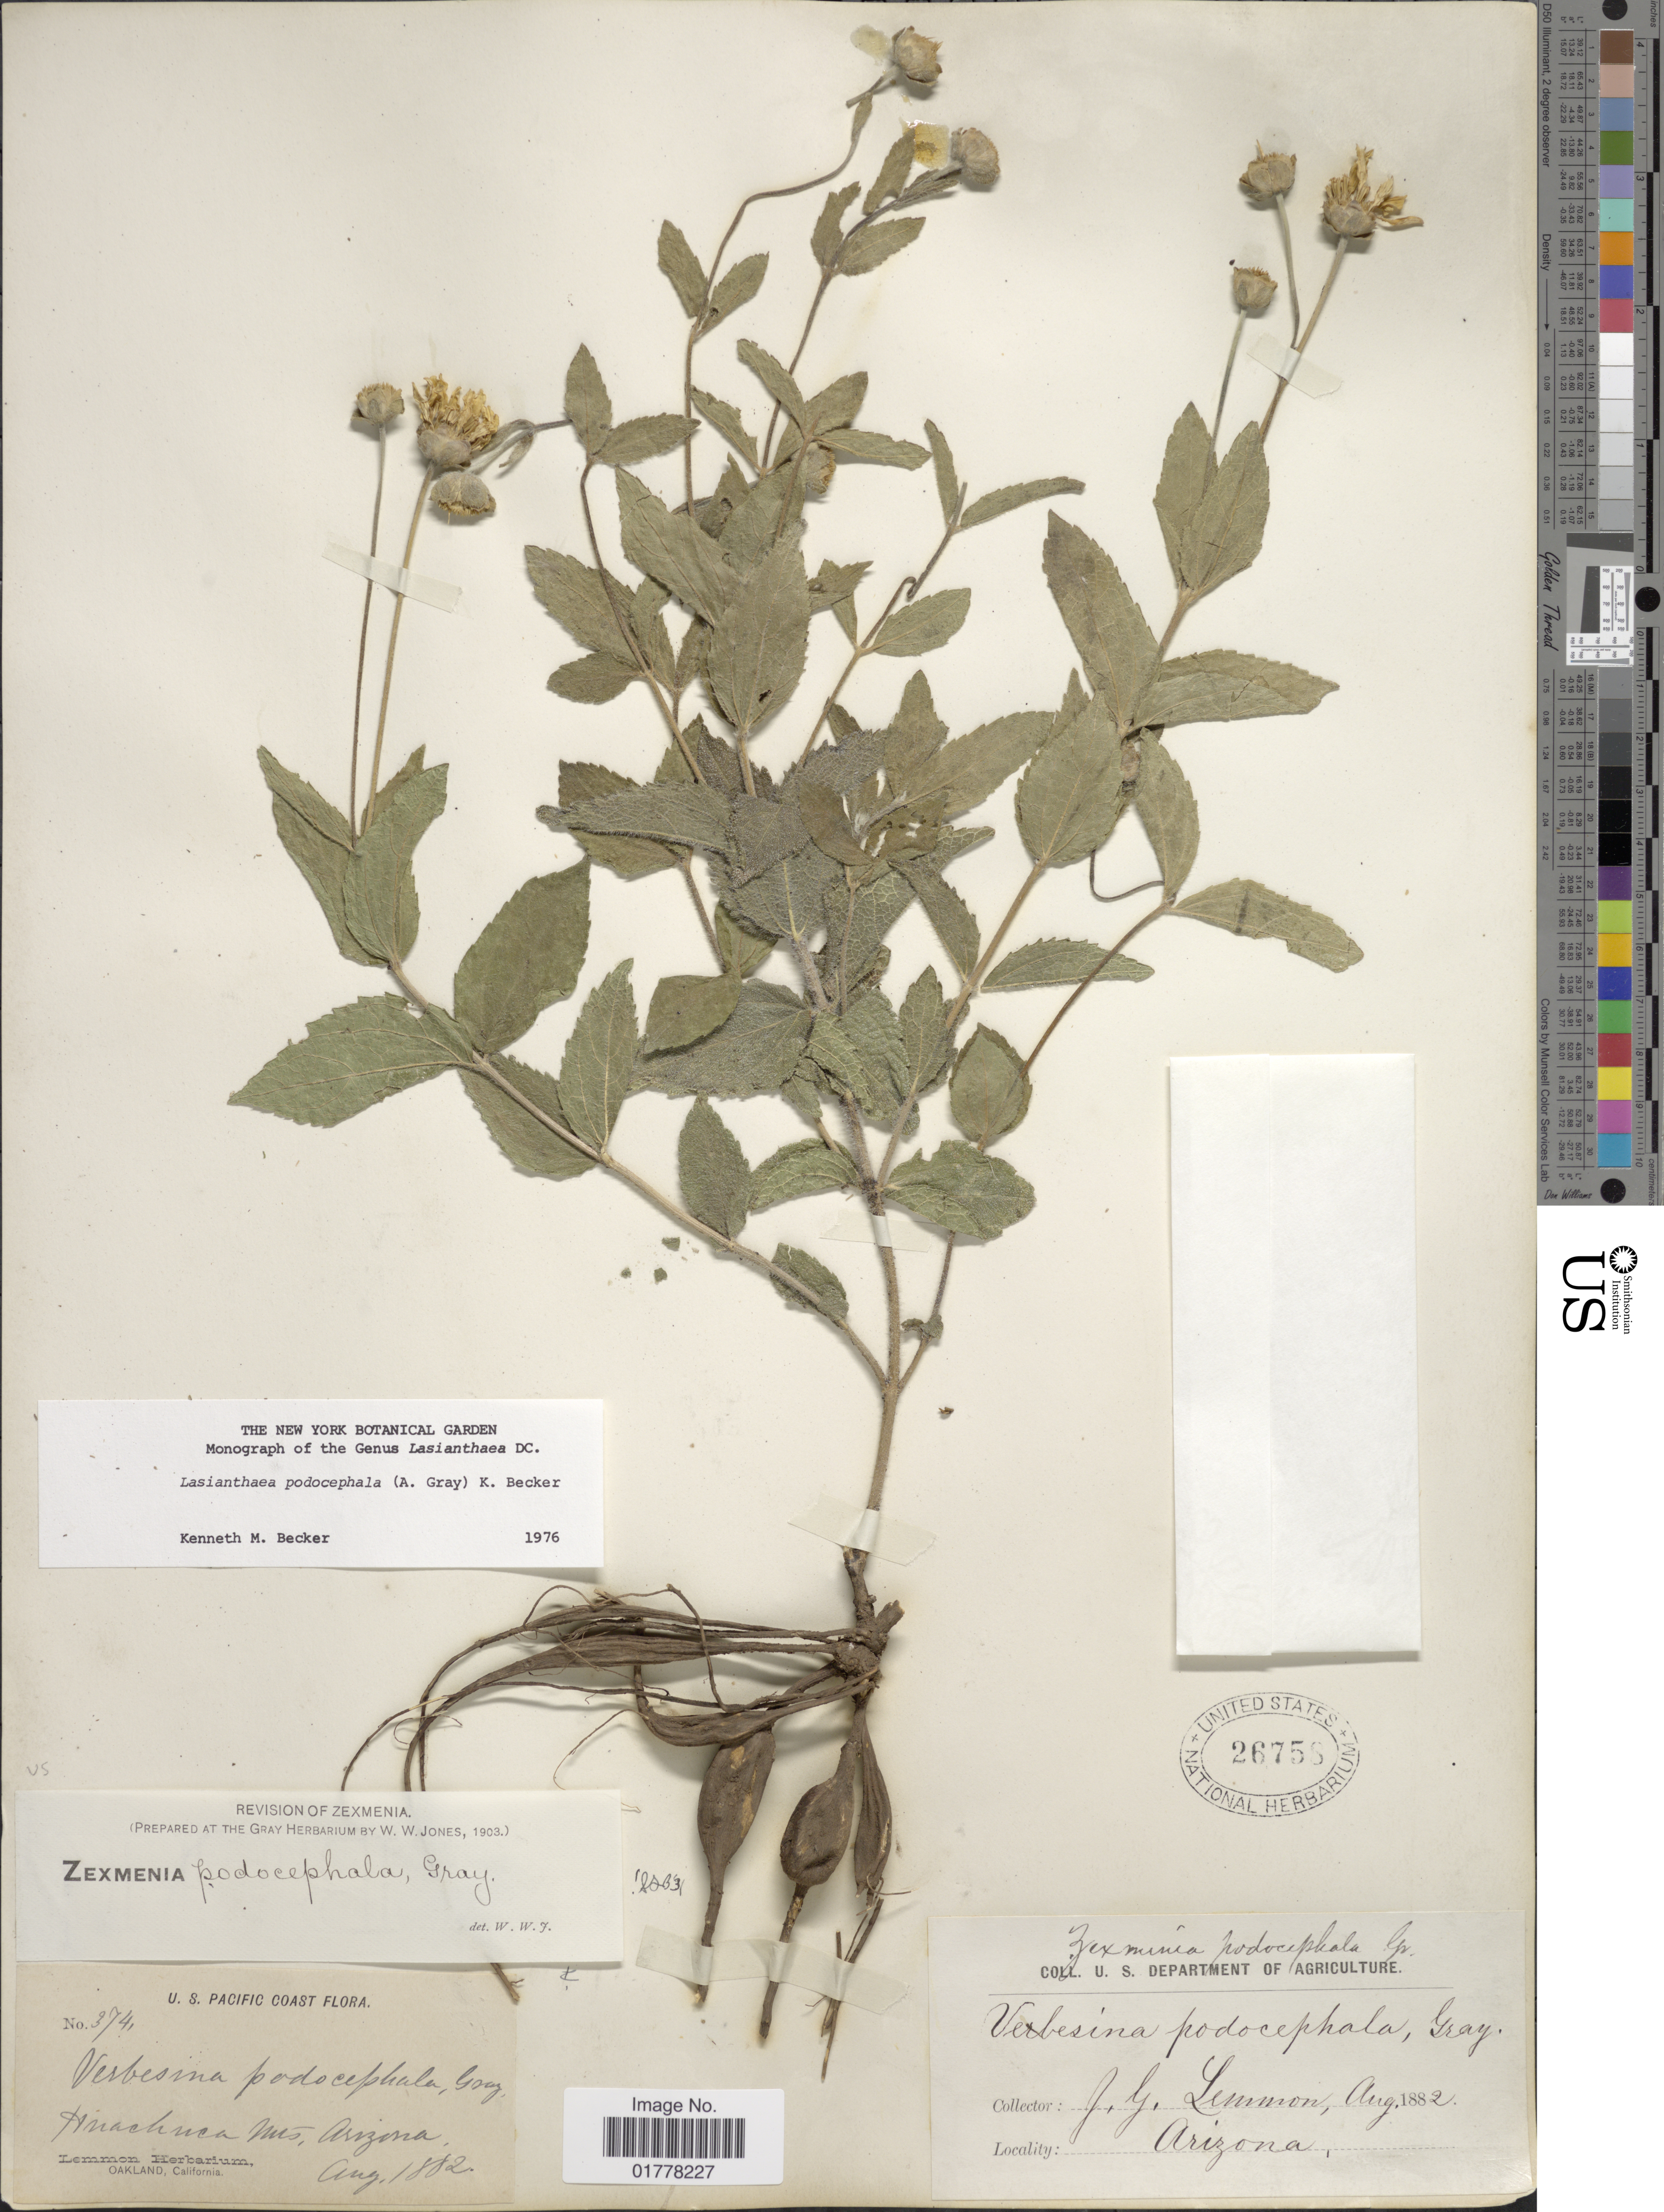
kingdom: Plantae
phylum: Tracheophyta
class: Magnoliopsida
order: Asterales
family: Asteraceae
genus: Lasianthaea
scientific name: Lasianthaea podocephala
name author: (A. Gray) K.M. Becker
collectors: J. Lemmon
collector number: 374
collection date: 1882-08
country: United States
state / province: Arizona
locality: U.S. Pacific Coast. Huachuca Mts., Arizona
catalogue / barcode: US 26758